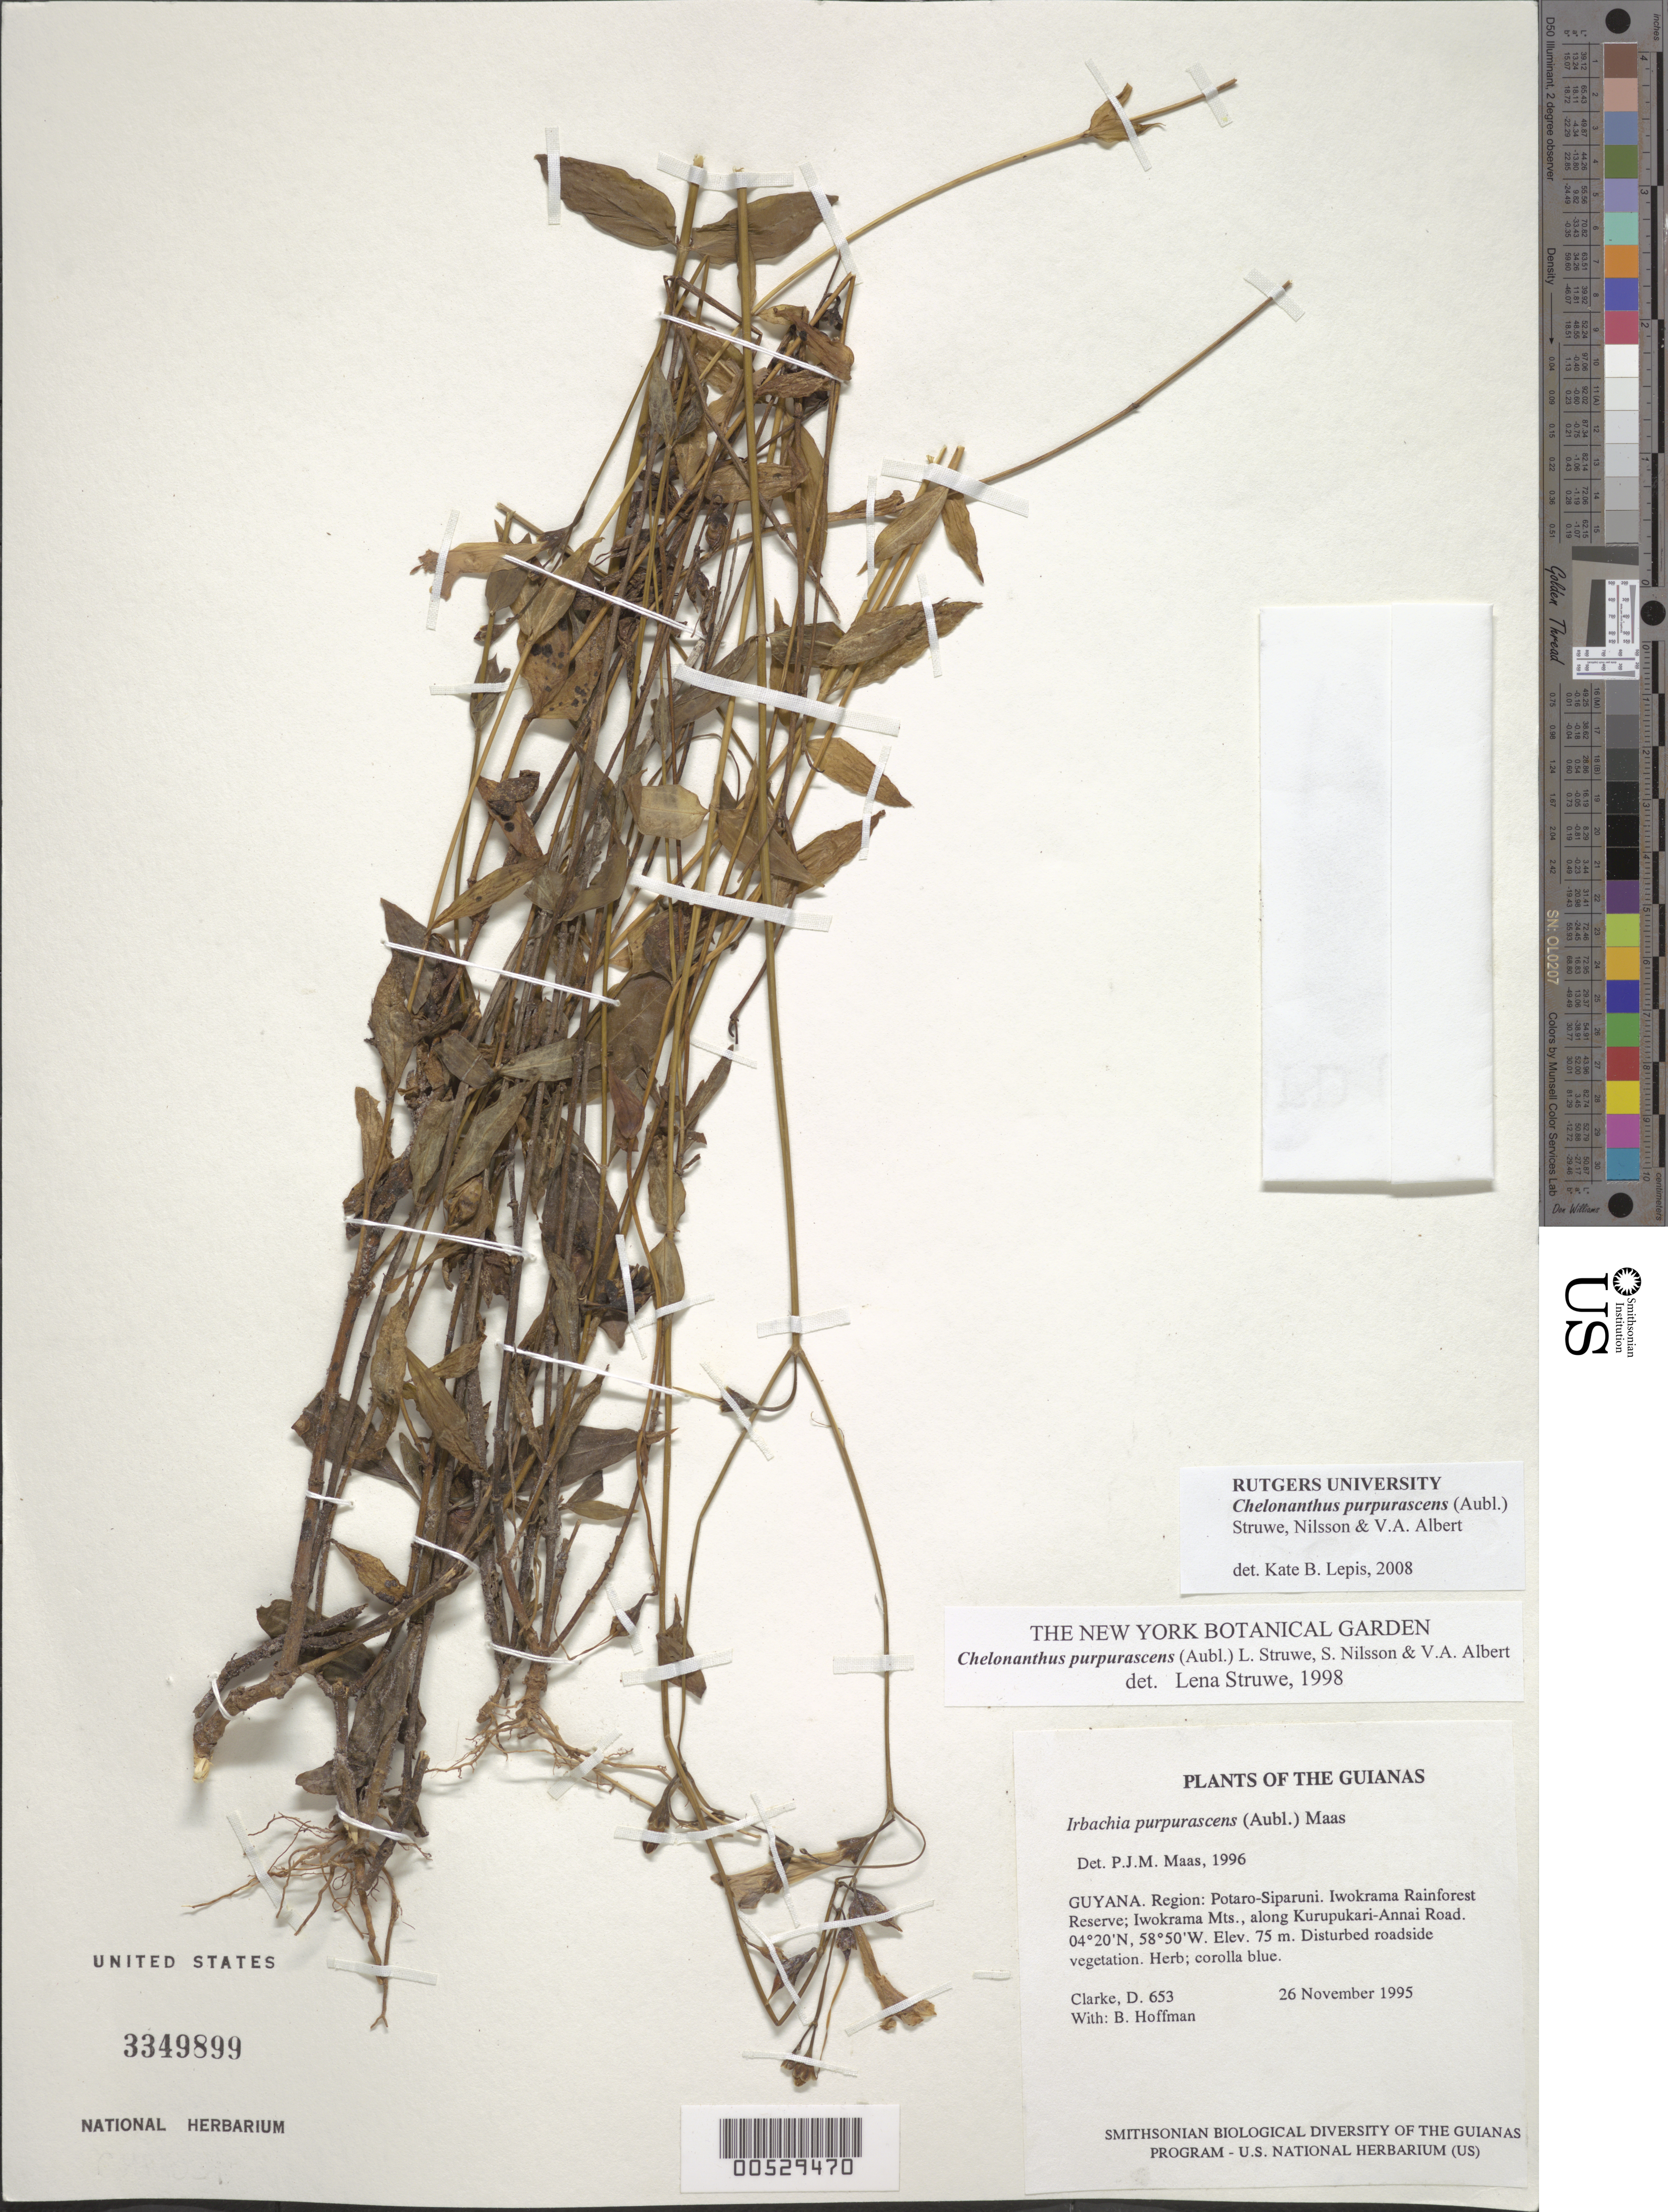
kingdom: Plantae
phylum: Tracheophyta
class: Magnoliopsida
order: Gentianales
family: Gentianaceae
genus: Irlbachia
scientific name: Irlbachia purpurascens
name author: (Aubl.) Maas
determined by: Maas, Paul J. M.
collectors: H. D. Clarke & B. Hoffman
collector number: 653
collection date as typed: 26 November 1995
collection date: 1995-11-26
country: Guyana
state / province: Potaro-Siparuni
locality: Iwokrama Rainforest Reserve; Iwokrama Mts., along Kurupukari-Annai Road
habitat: Disturbed roadside vegetation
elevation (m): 75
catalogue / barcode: US 3349899